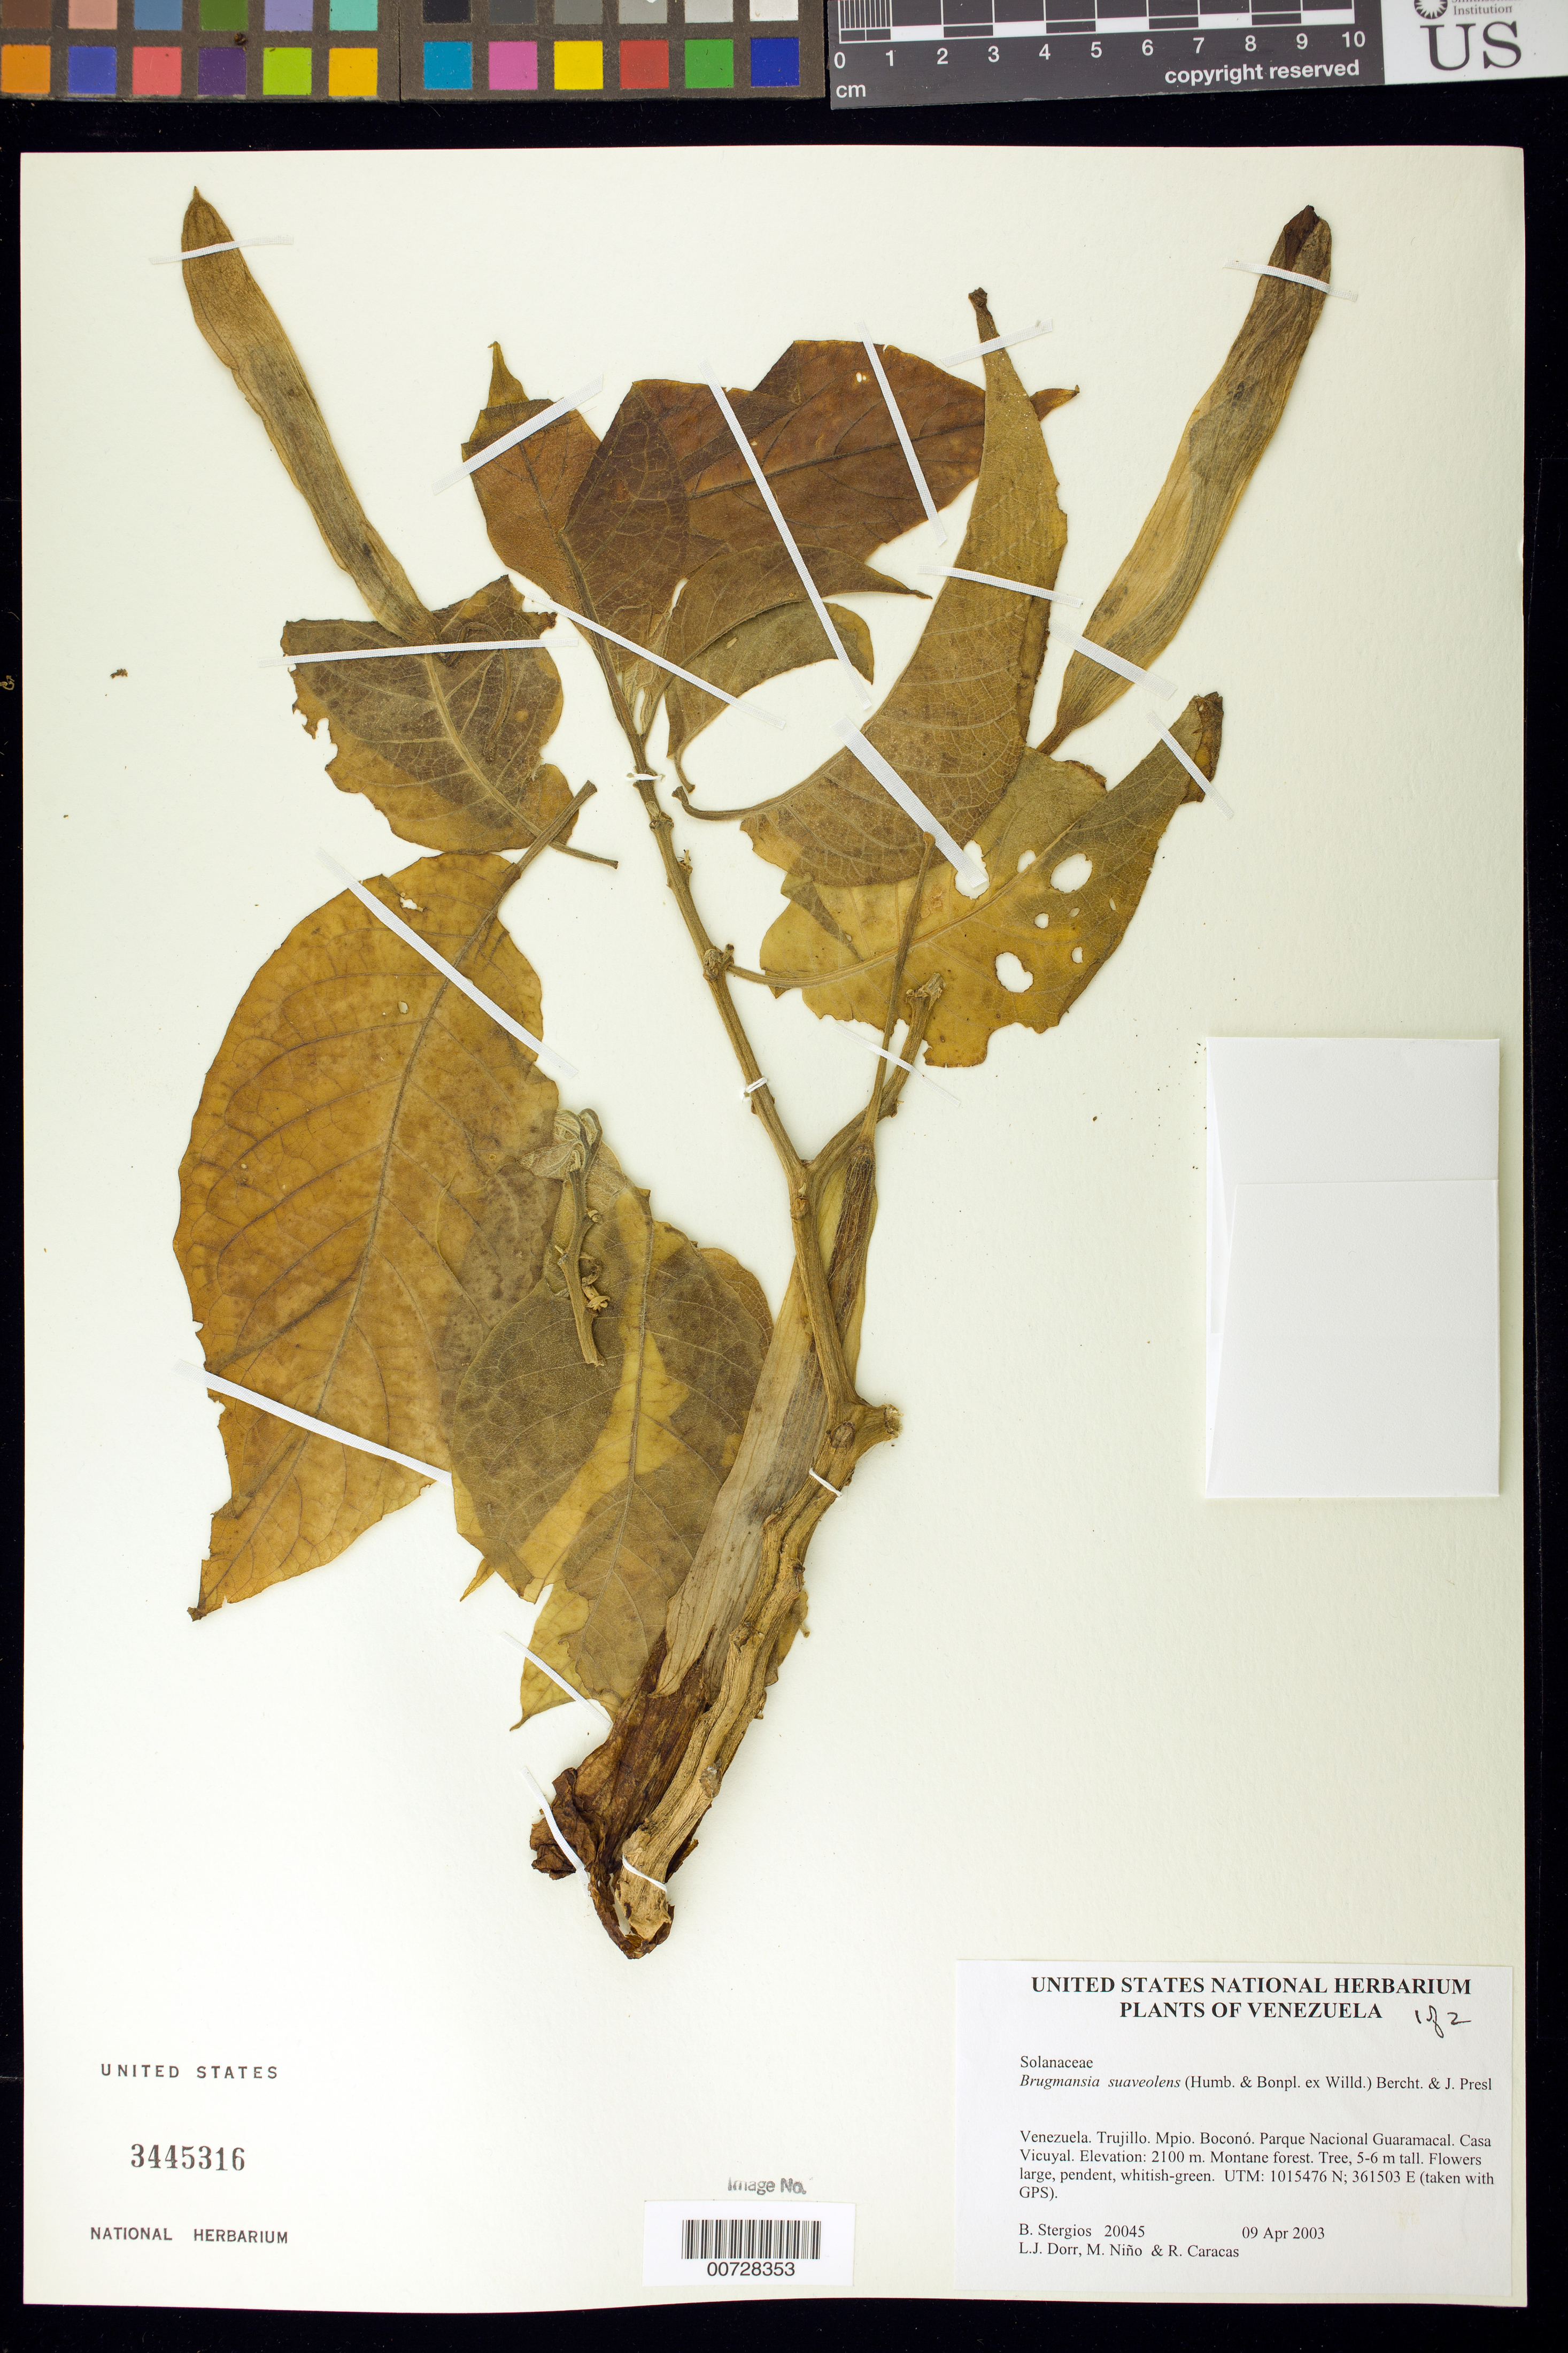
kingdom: Plantae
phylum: Tracheophyta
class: Magnoliopsida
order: Solanales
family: Solanaceae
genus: Brugmansia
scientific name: Brugmansia suaveolens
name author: (Humb. & Bonpl. ex Willd.) Brecht. & J. Presl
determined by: Dorr, L. J., (BOT), Smithsonian Institution - National Museum of Natural History (UNITED STATES)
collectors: B. G. Stergios, L. J. Dorr, S. M. Niño & R. Caracas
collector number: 20045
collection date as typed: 09 Apr 2003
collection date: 2003-04-09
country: Venezuela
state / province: Trujillo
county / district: Boconó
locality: Parque Nacional Guaramacal. Casa Vicuyal.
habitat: Montane forest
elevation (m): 2100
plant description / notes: MY, PORT, US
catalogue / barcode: US 3445316